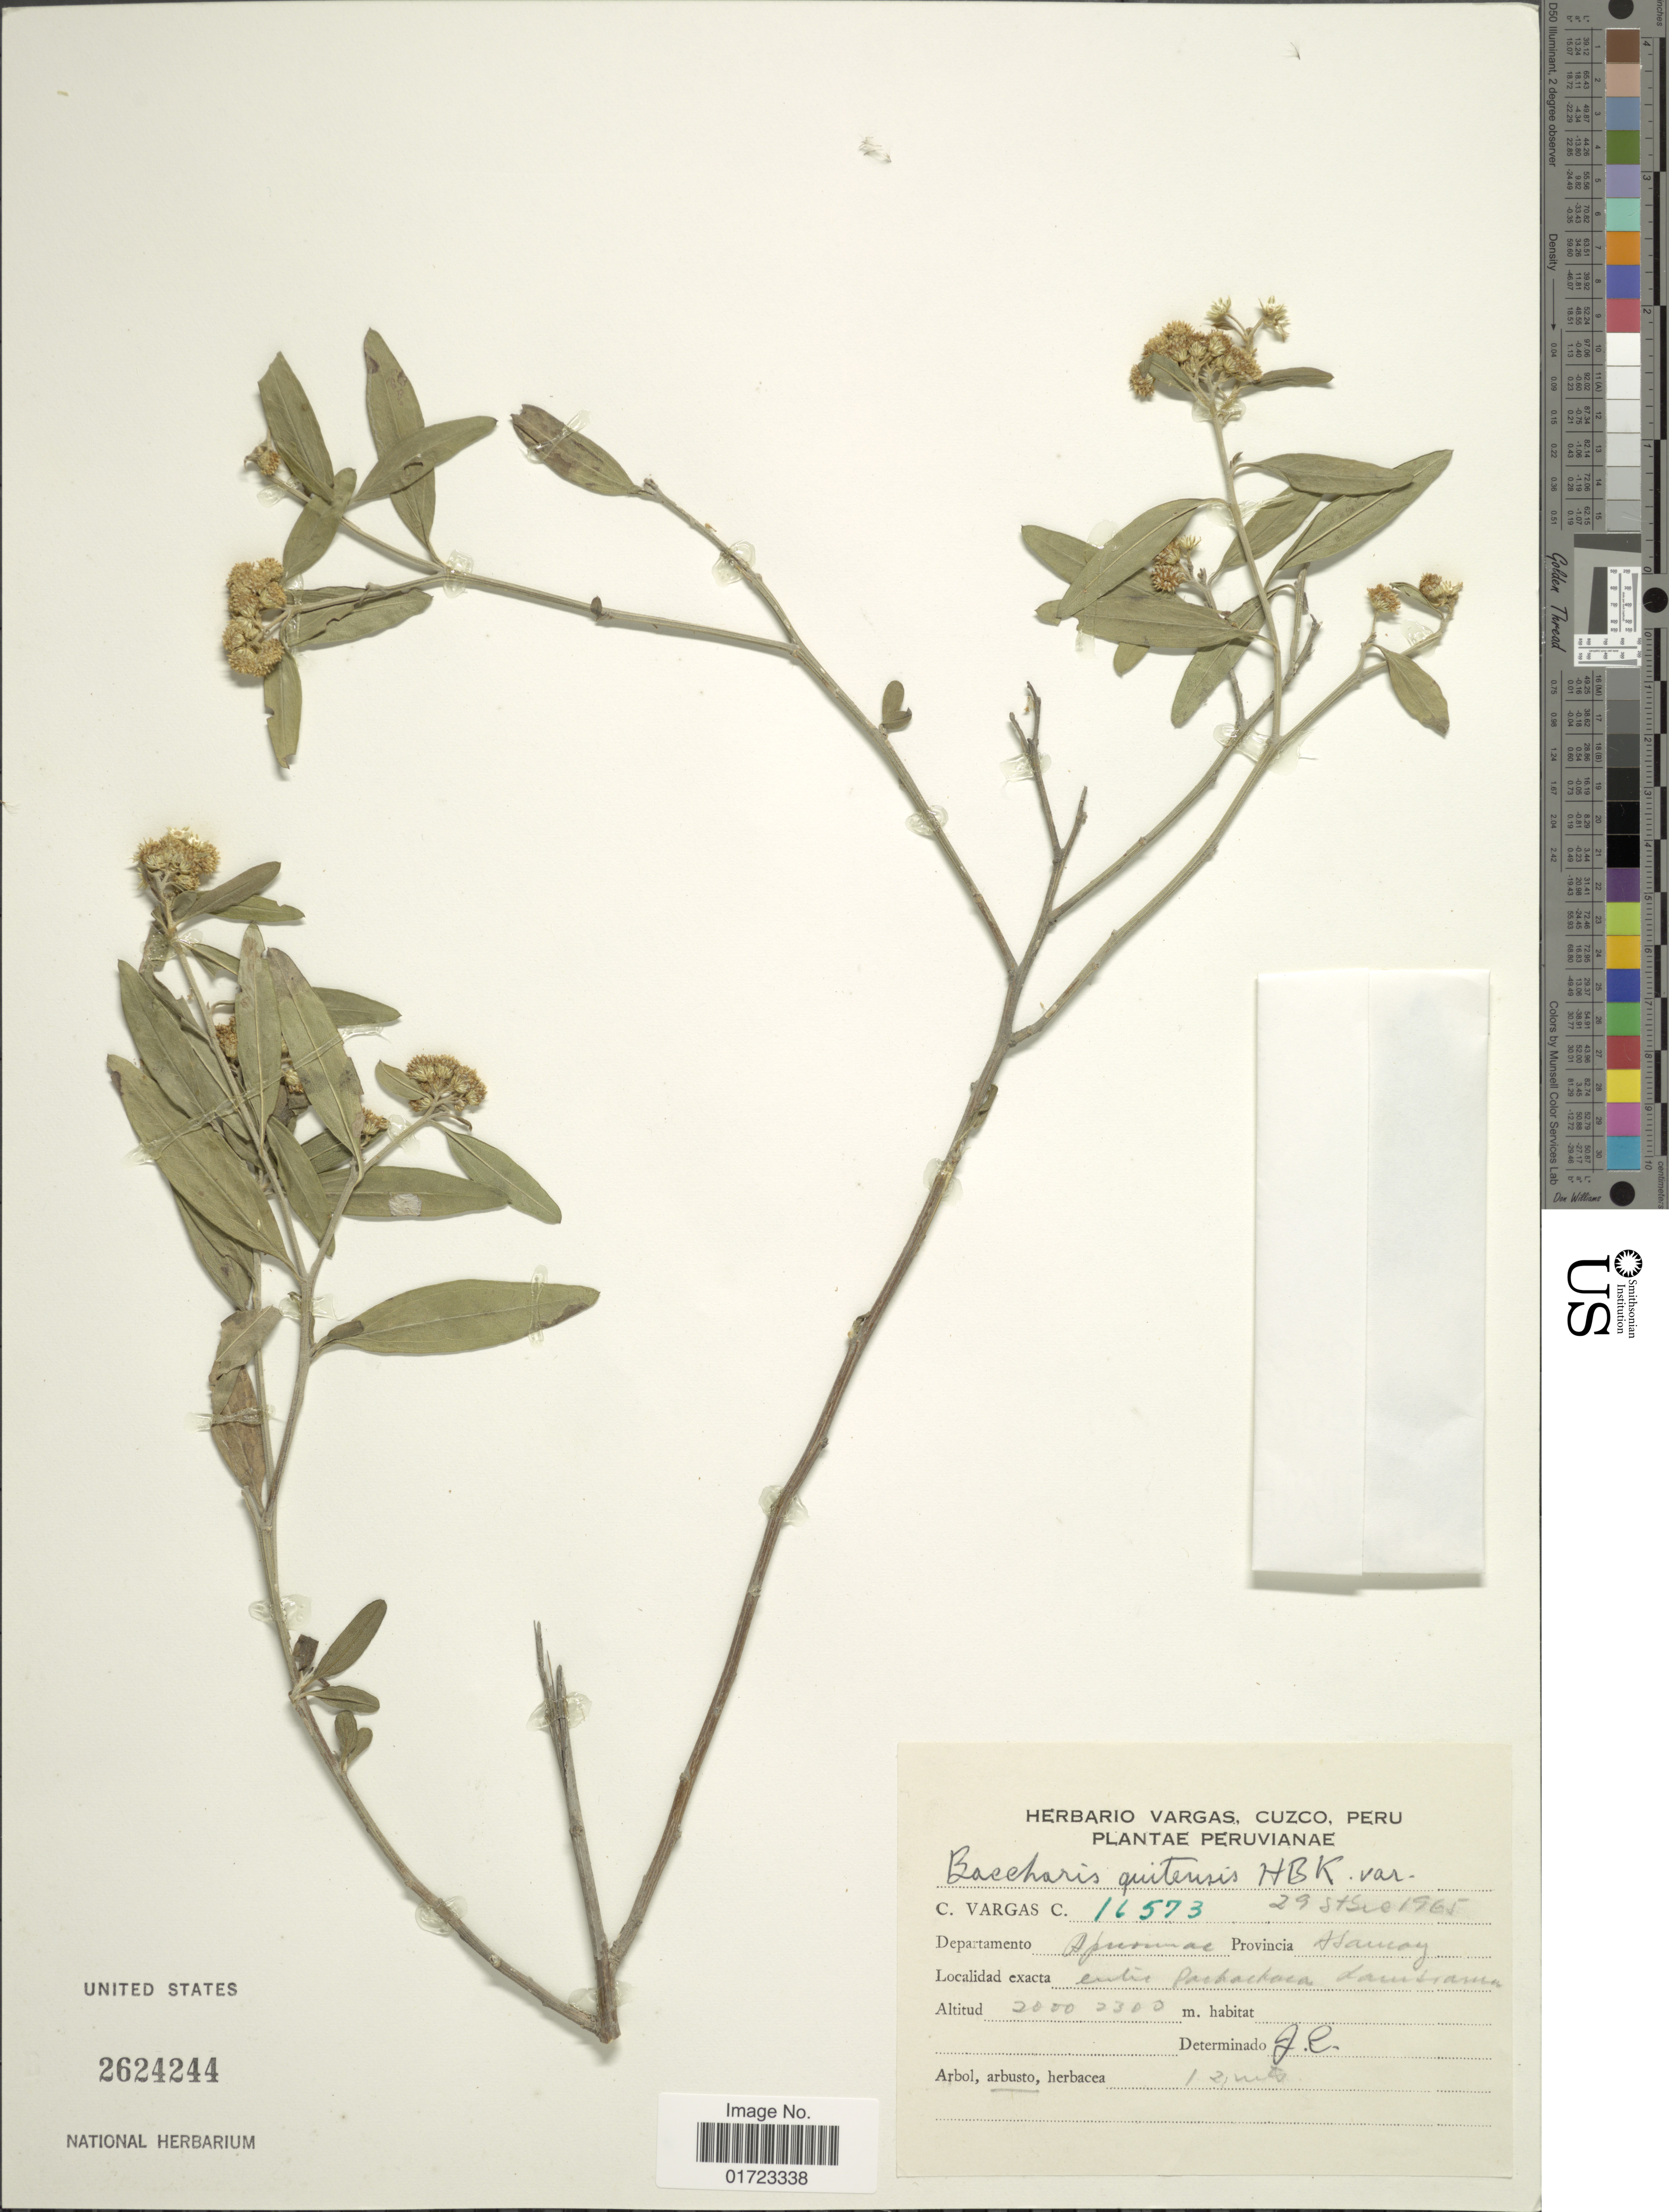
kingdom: Plantae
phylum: Tracheophyta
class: Magnoliopsida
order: Asterales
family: Asteraceae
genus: Baccharis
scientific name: Baccharis quitensis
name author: Kunth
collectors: C. Vargas Calderón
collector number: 16573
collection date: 1965-09-29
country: Peru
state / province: Apurímac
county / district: Abancay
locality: entre Pachachaca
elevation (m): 2000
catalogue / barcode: US 2624244